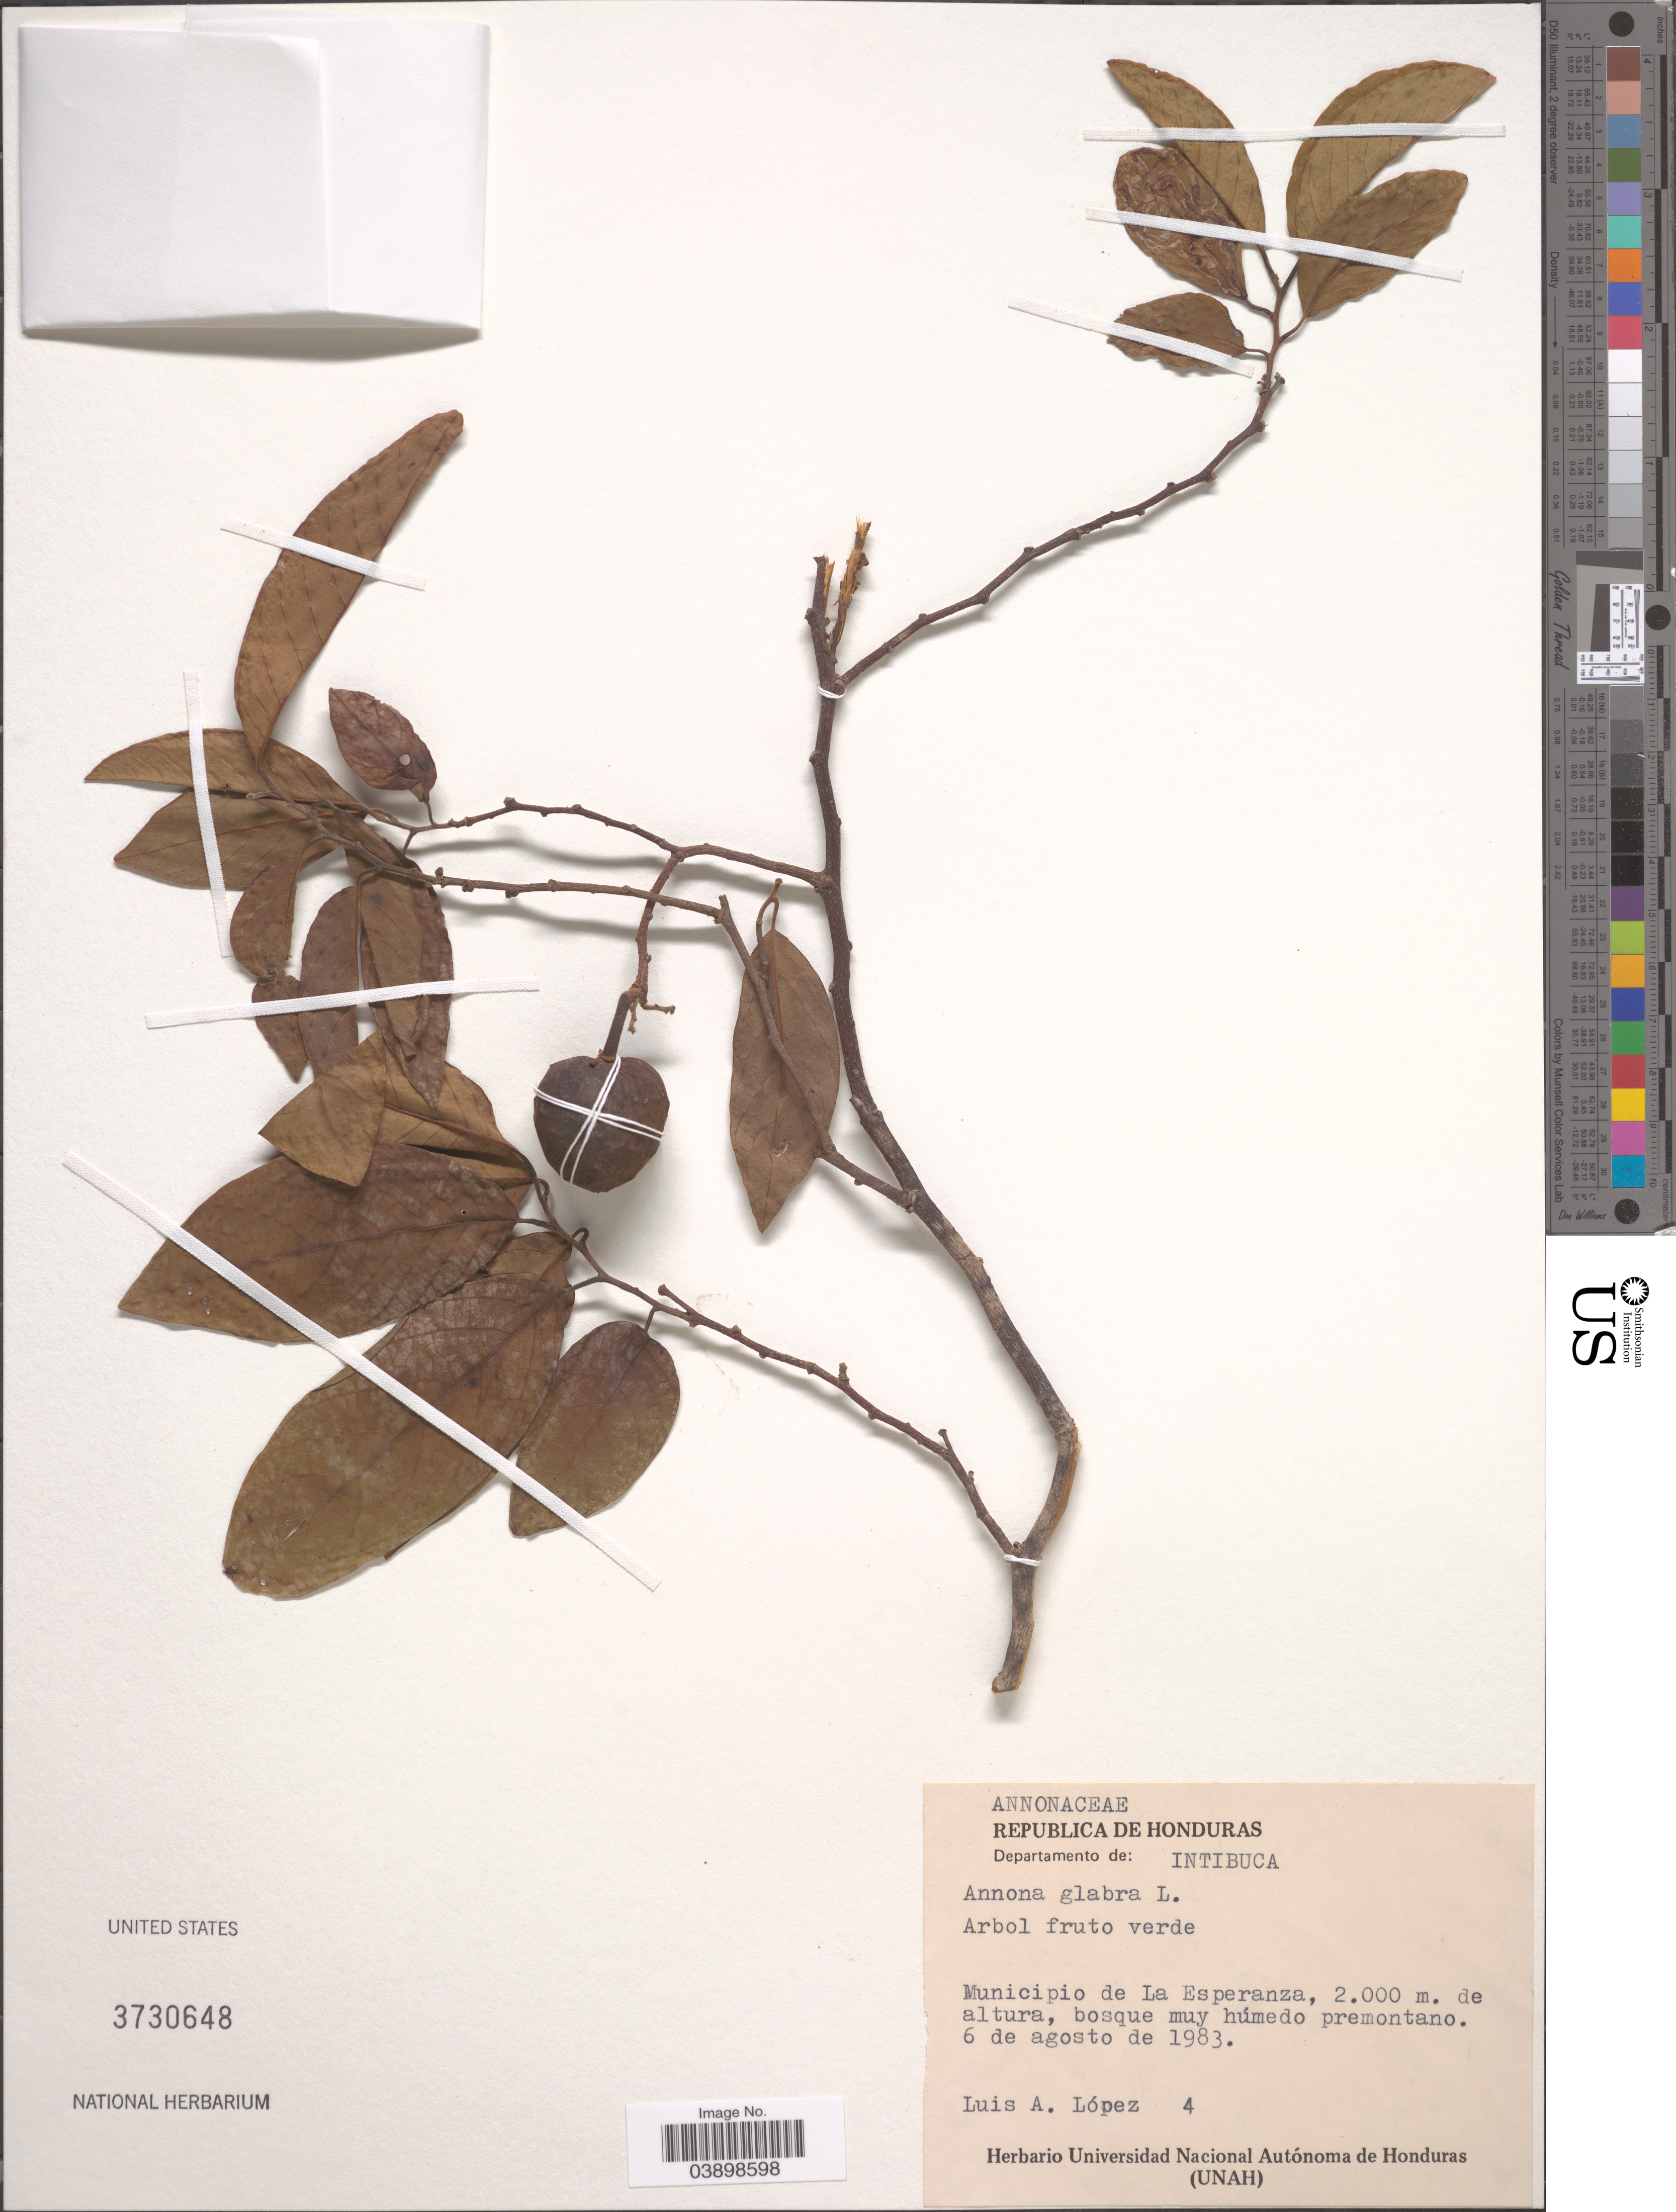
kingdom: Plantae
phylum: Tracheophyta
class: Magnoliopsida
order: Magnoliales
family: Annonaceae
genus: Annona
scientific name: Annona glabra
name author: L.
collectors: L. López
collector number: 4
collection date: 1983-08-06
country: Honduras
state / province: Intibuca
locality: Departamento de: Intibuca. Municipio de La Esperanza.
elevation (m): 2000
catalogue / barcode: US 3730648